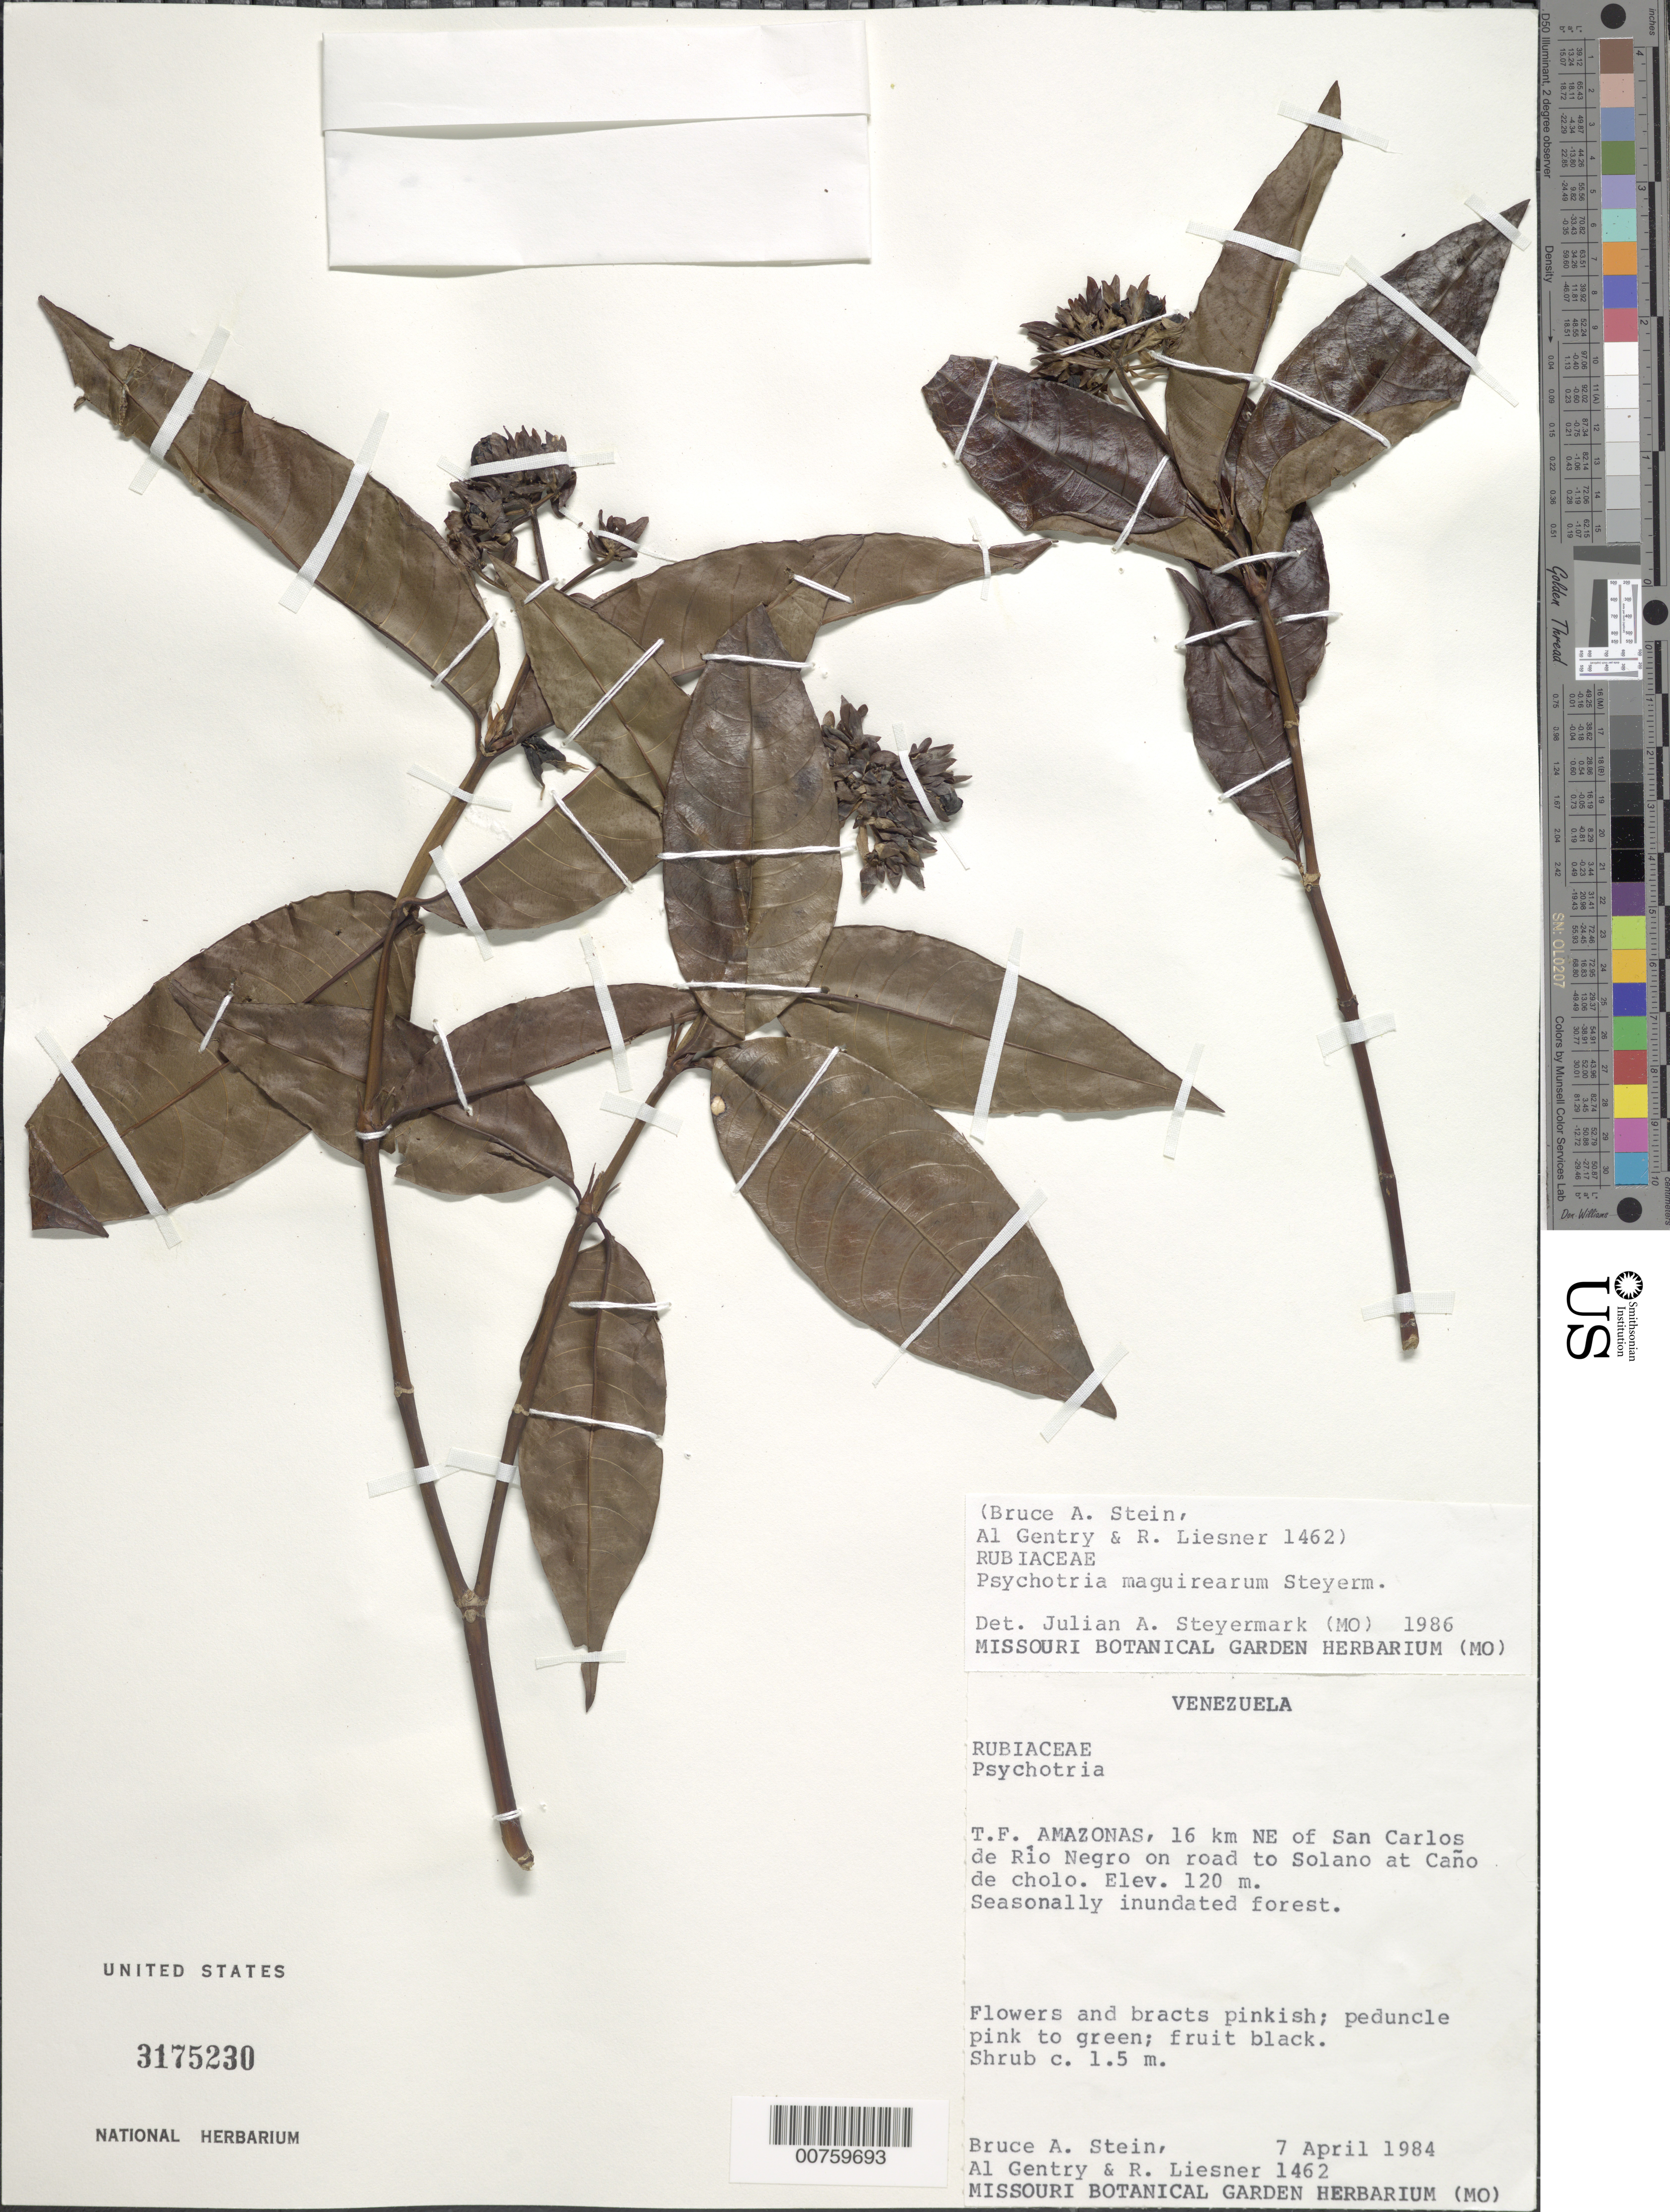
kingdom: Plantae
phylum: Tracheophyta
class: Magnoliopsida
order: Gentianales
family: Rubiaceae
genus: Psychotria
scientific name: Psychotria maguireorum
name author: Steyerm.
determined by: Steyermark, Julian A., (VEN)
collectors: B. A. Stein, A. H. Gentry & R. L. Liesner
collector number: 1462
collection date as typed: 7-Apr-84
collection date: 1984-04-07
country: Venezuela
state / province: Amazonas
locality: San Carlos de Río Negro, 16 km NE of on road to Solano at Caño de Cholo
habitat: Seasonally inundated forest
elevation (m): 120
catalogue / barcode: US 3175230